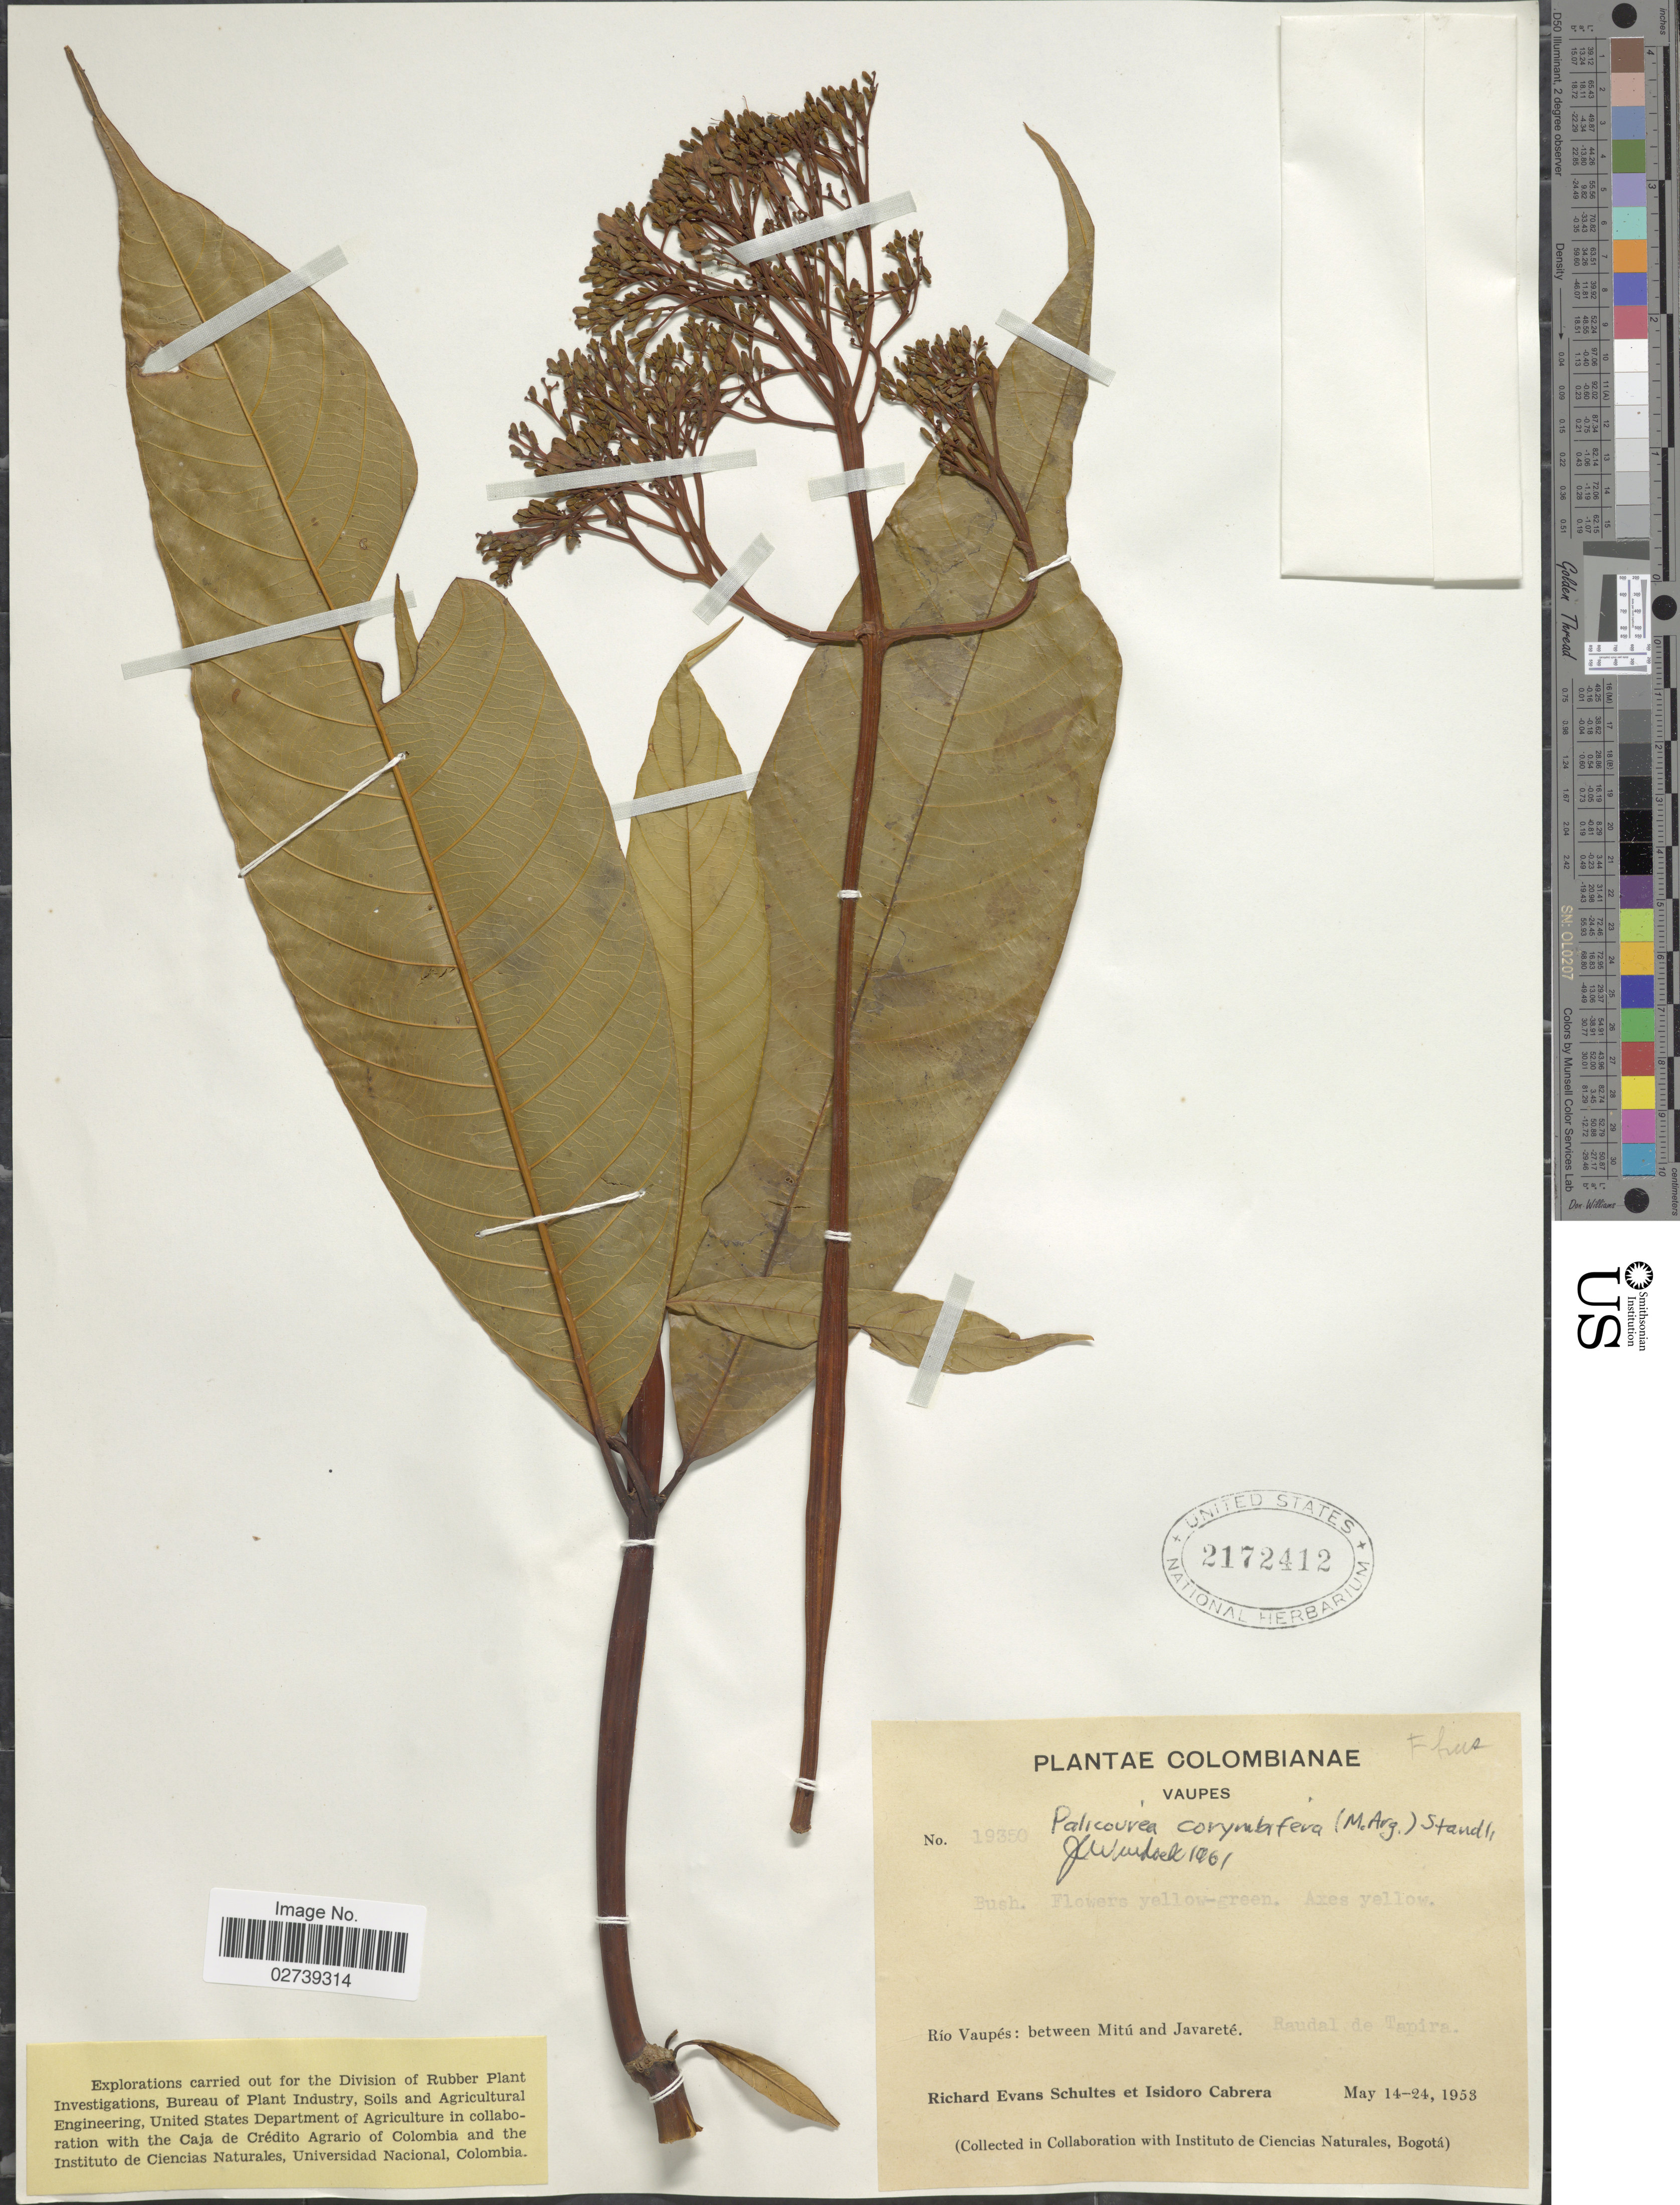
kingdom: Plantae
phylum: Tracheophyta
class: Magnoliopsida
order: Gentianales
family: Rubiaceae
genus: Palicourea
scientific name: Palicourea corymbifera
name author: (Müll. Arg.) Standl.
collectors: R. E. Schultes & I. Cabrera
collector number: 19350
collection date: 1953-05-14/1953-05-24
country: Colombia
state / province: Vaupés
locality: Rio Vaupes: between Mitu and Javarete, Raudal de Tapira.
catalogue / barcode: US 2172412